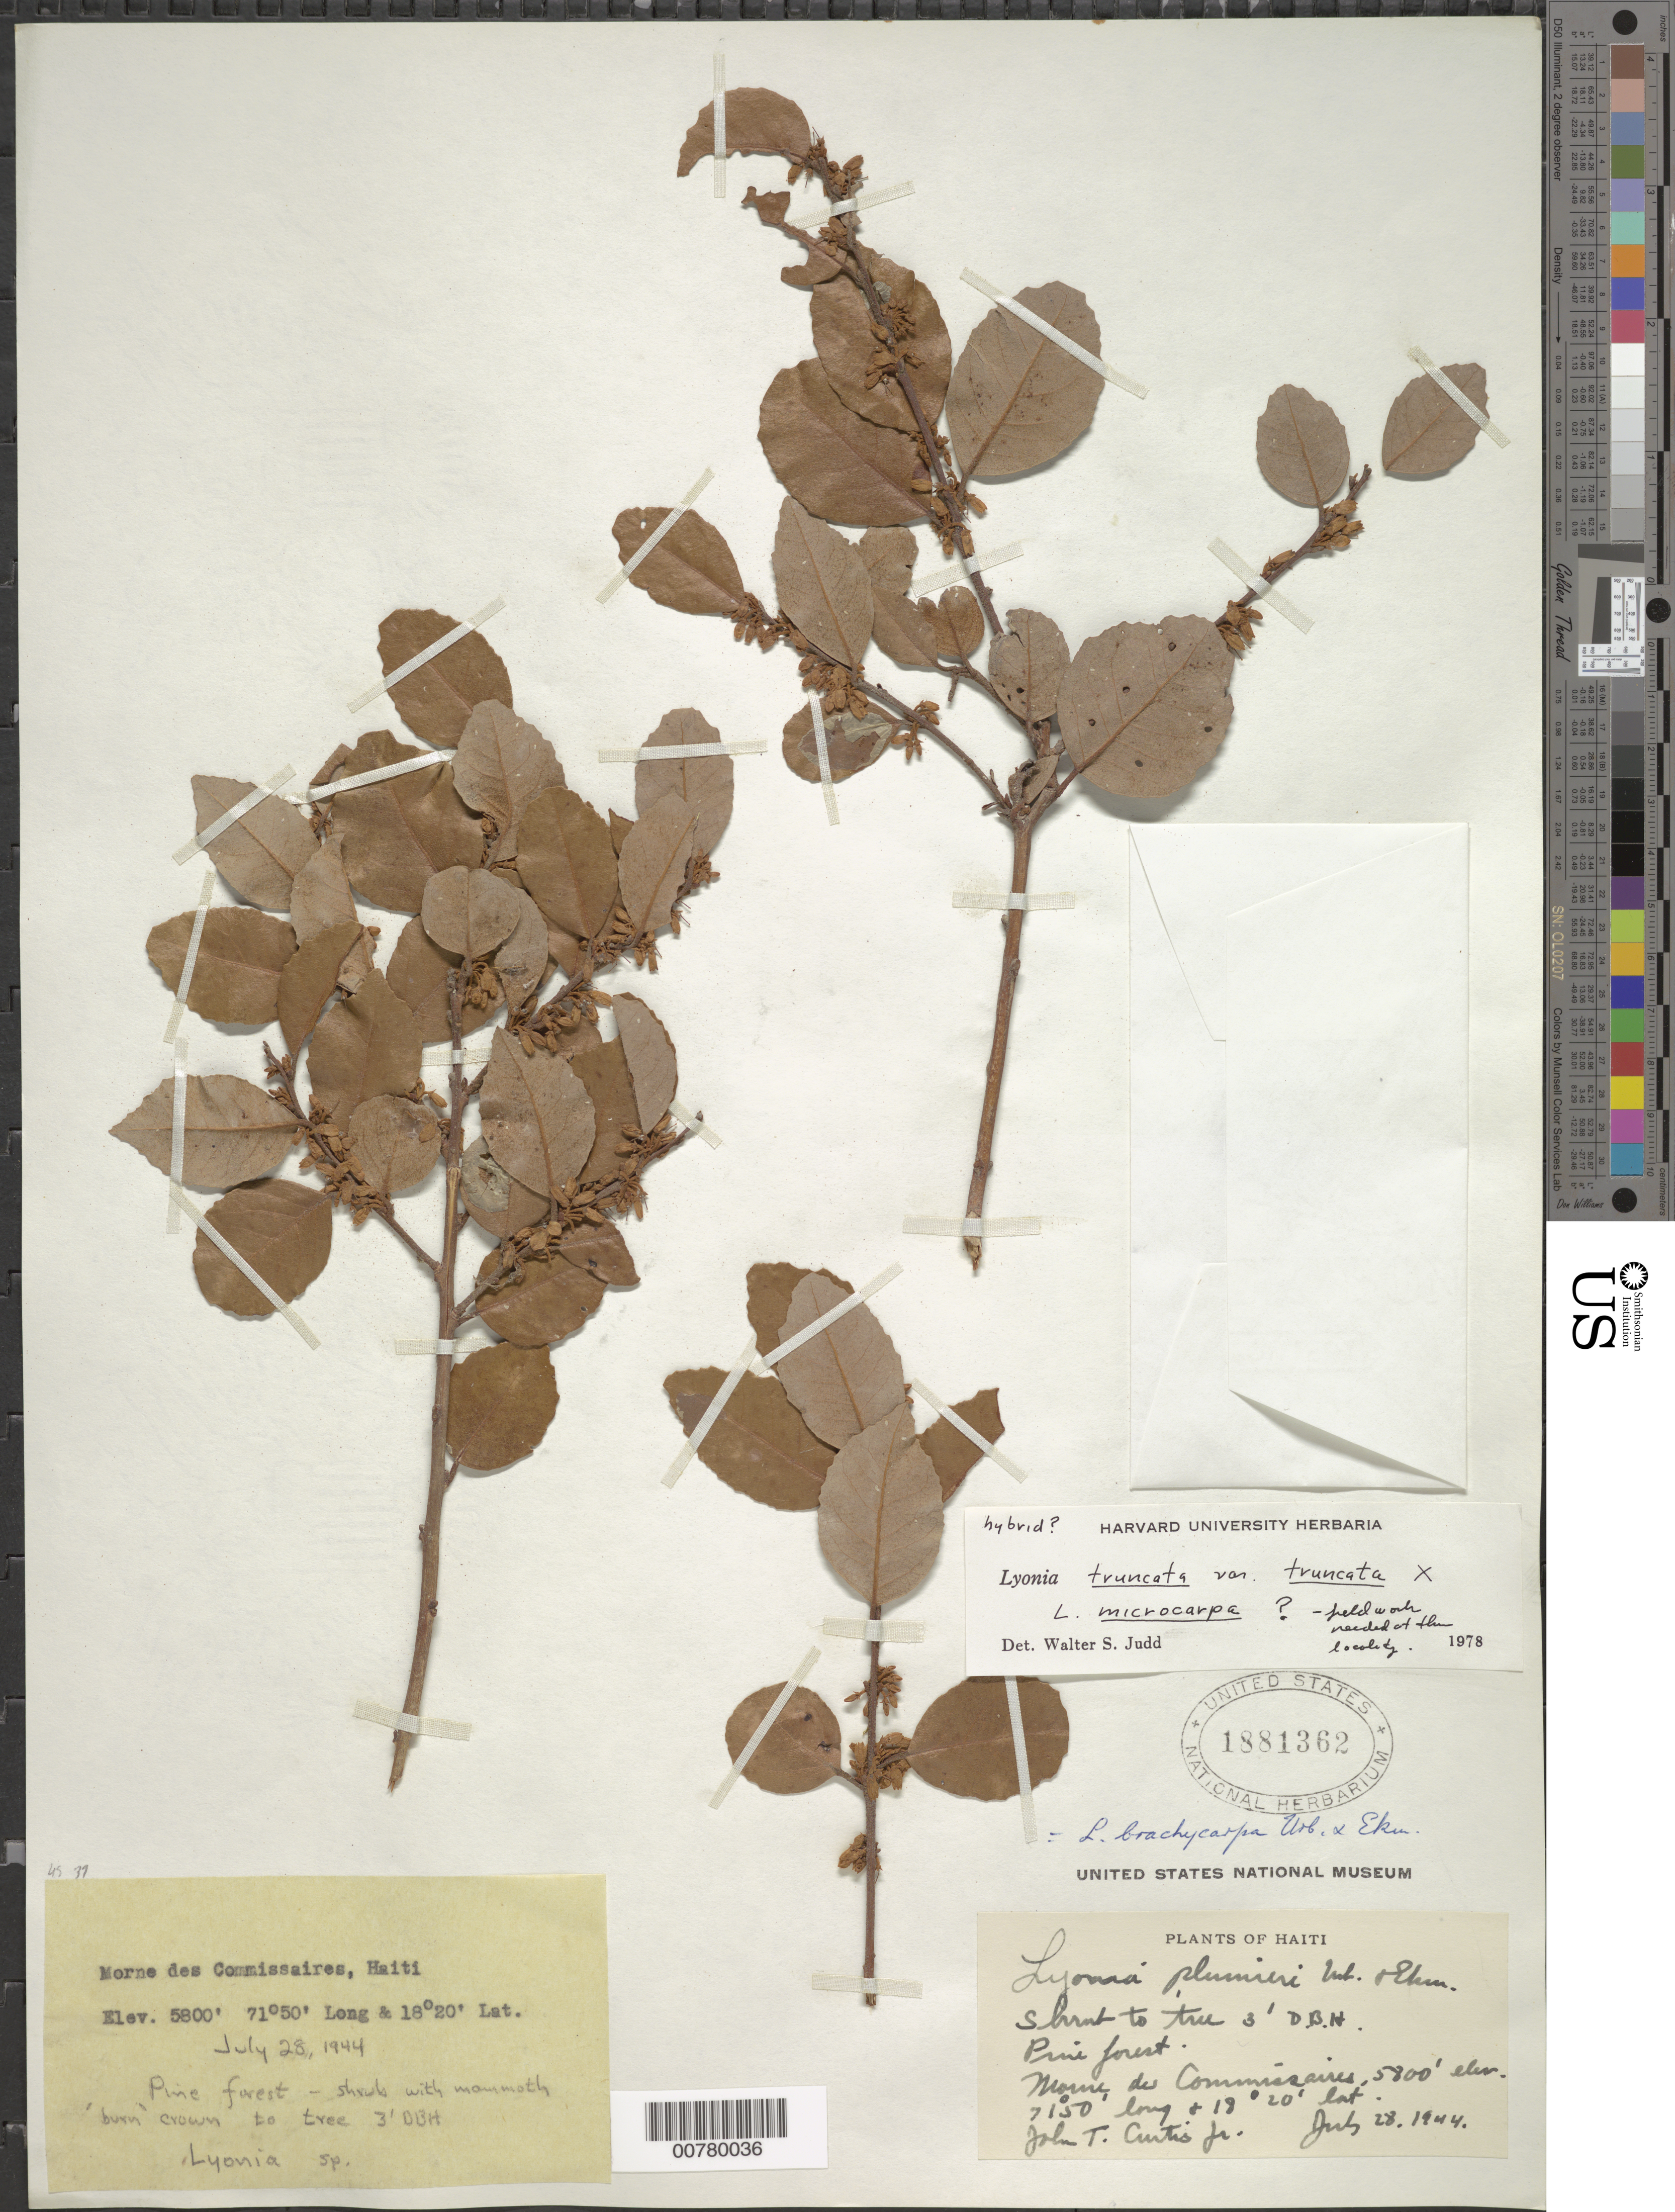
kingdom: Plantae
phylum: Tracheophyta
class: Magnoliopsida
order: Ericales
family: Ericaceae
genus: Lyonia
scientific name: Lyonia truncata var. truncata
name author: Urb.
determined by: Judd, Walter S.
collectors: J. Curtis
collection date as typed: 28 Jul 1944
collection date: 1944-07-28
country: Haiti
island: Hispaniola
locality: Mornes des Commissaires.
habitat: Pine forest.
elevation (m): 1768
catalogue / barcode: US 1881362